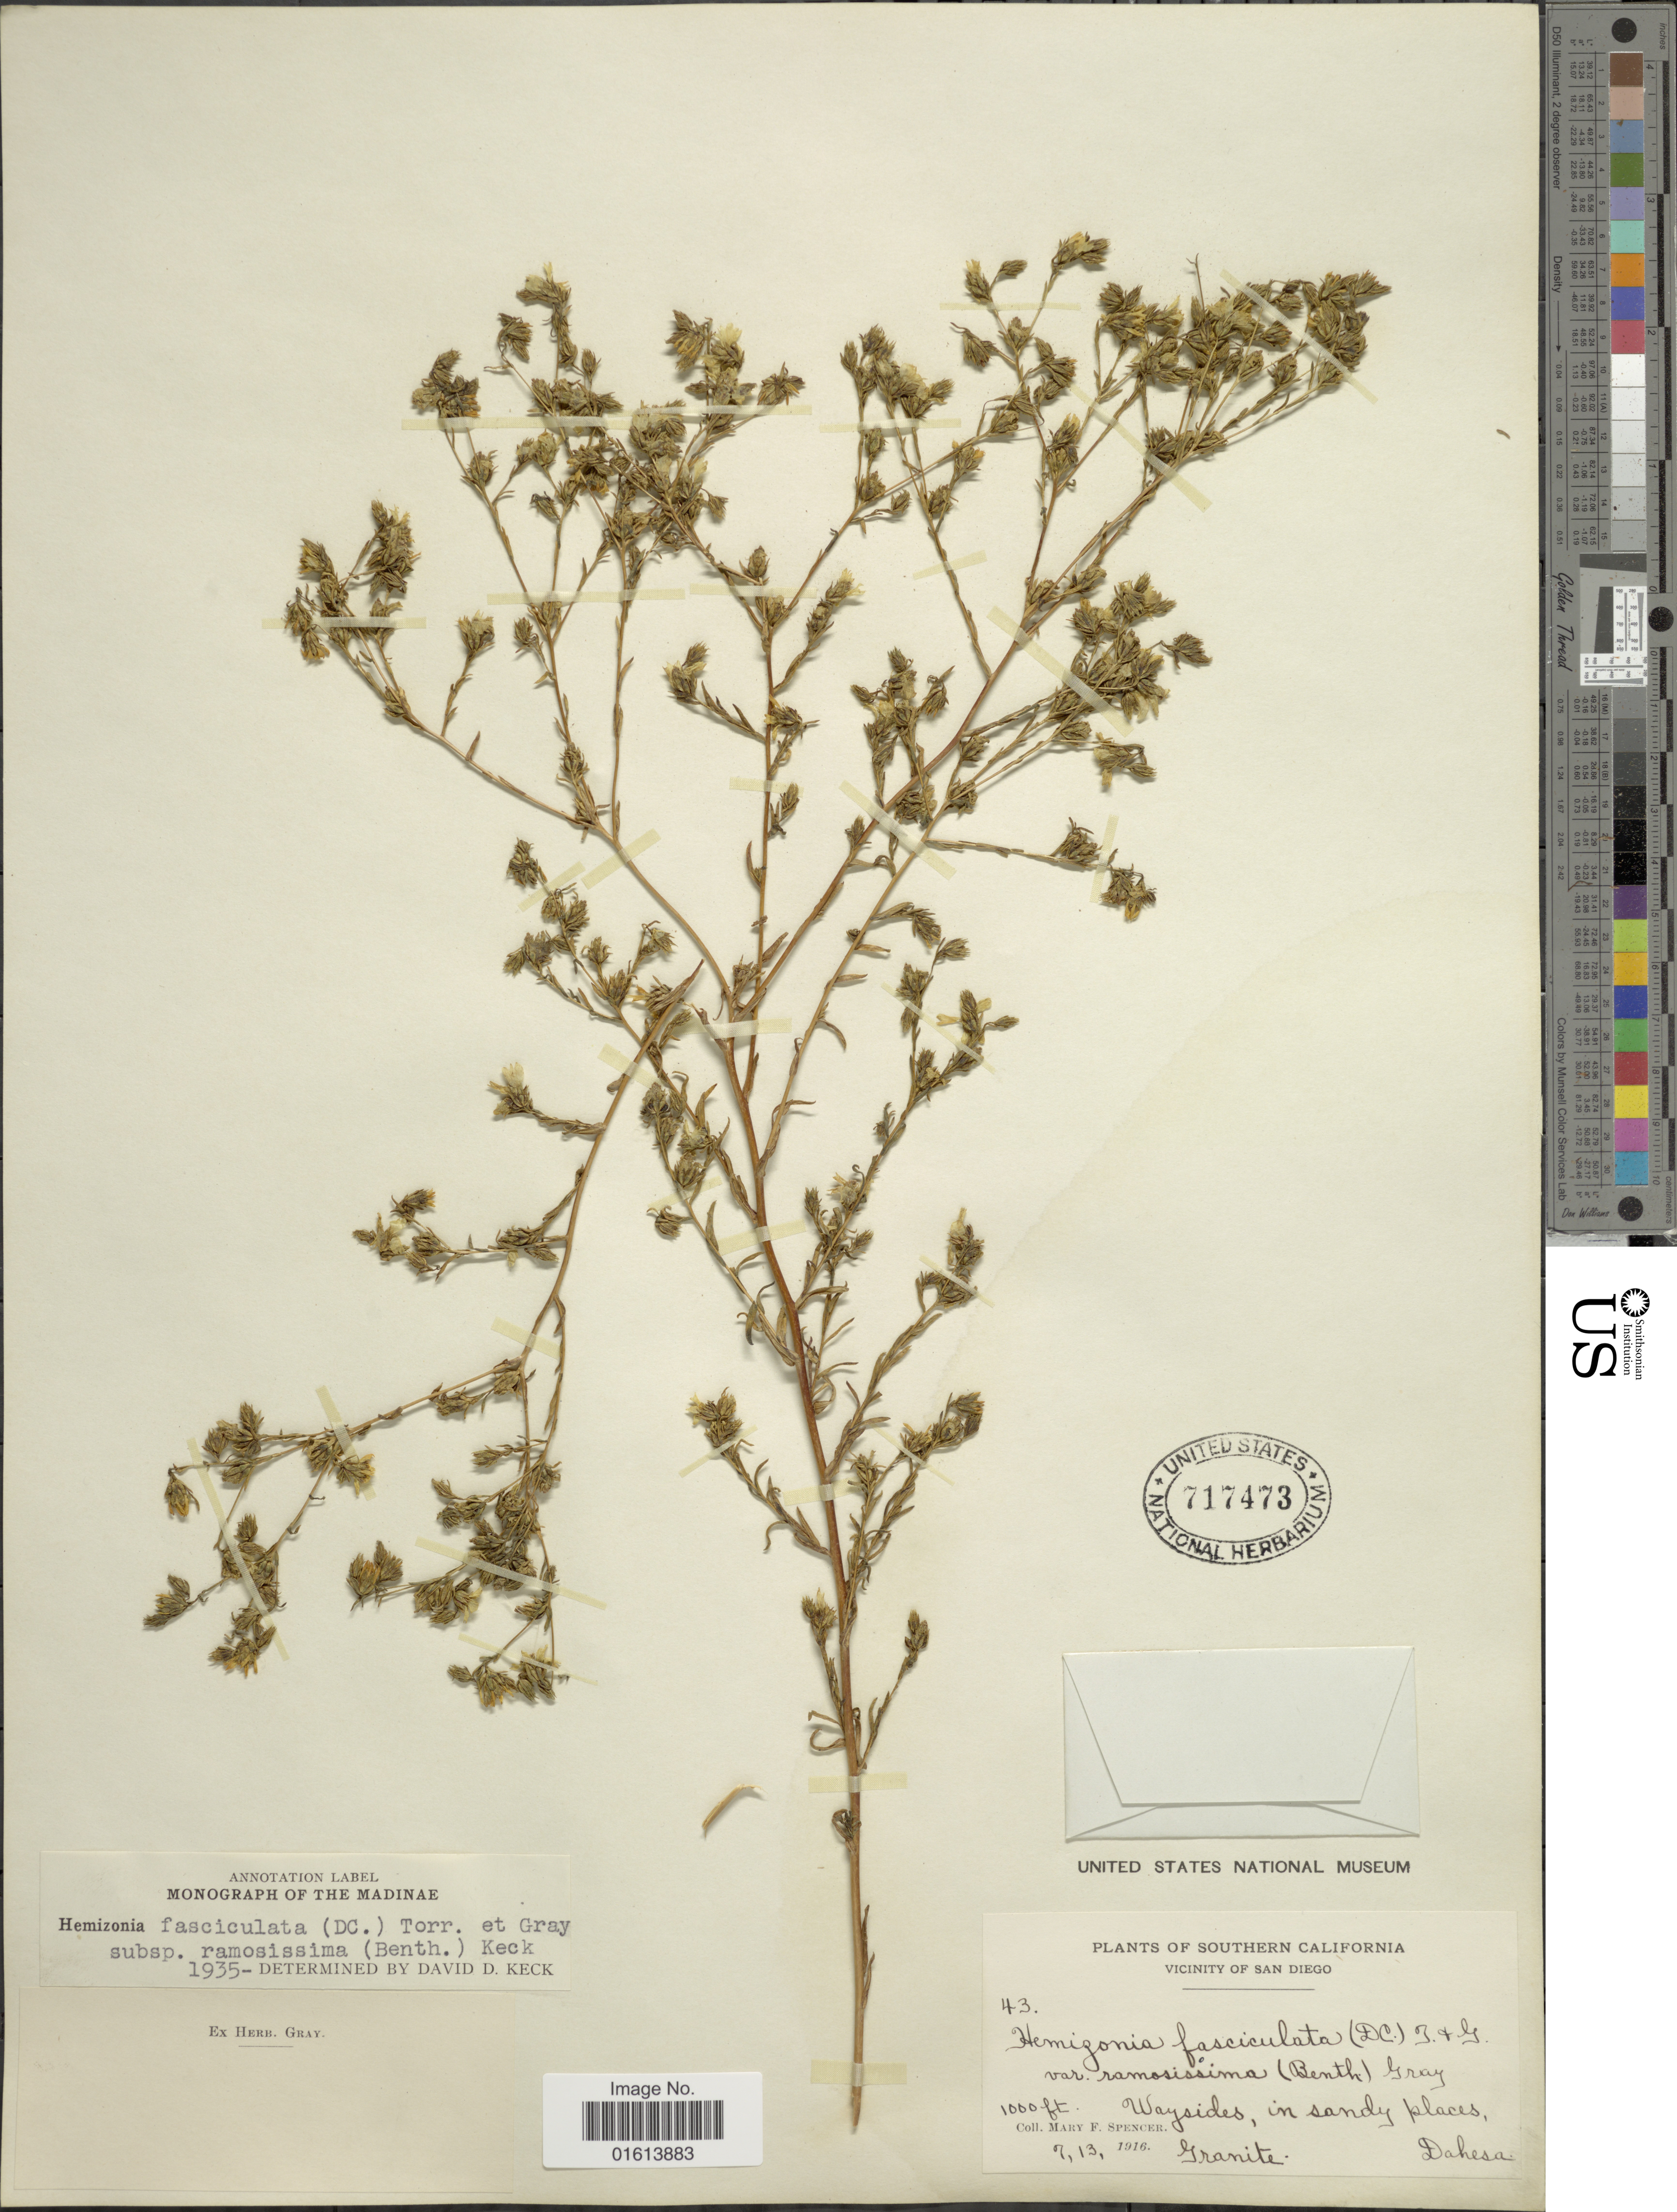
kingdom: Plantae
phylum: Tracheophyta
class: Magnoliopsida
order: Asterales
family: Asteraceae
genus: Hemizonia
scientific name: Hemizonia fasciculata subsp. ramosissima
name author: (Benth.) D.D. Keck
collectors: M. Spencer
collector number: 43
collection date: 1916-07-13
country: United States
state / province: California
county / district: San Diego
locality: California. Waysides, in sandy places. Vicinity of San Diego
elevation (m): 305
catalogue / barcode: US 717473